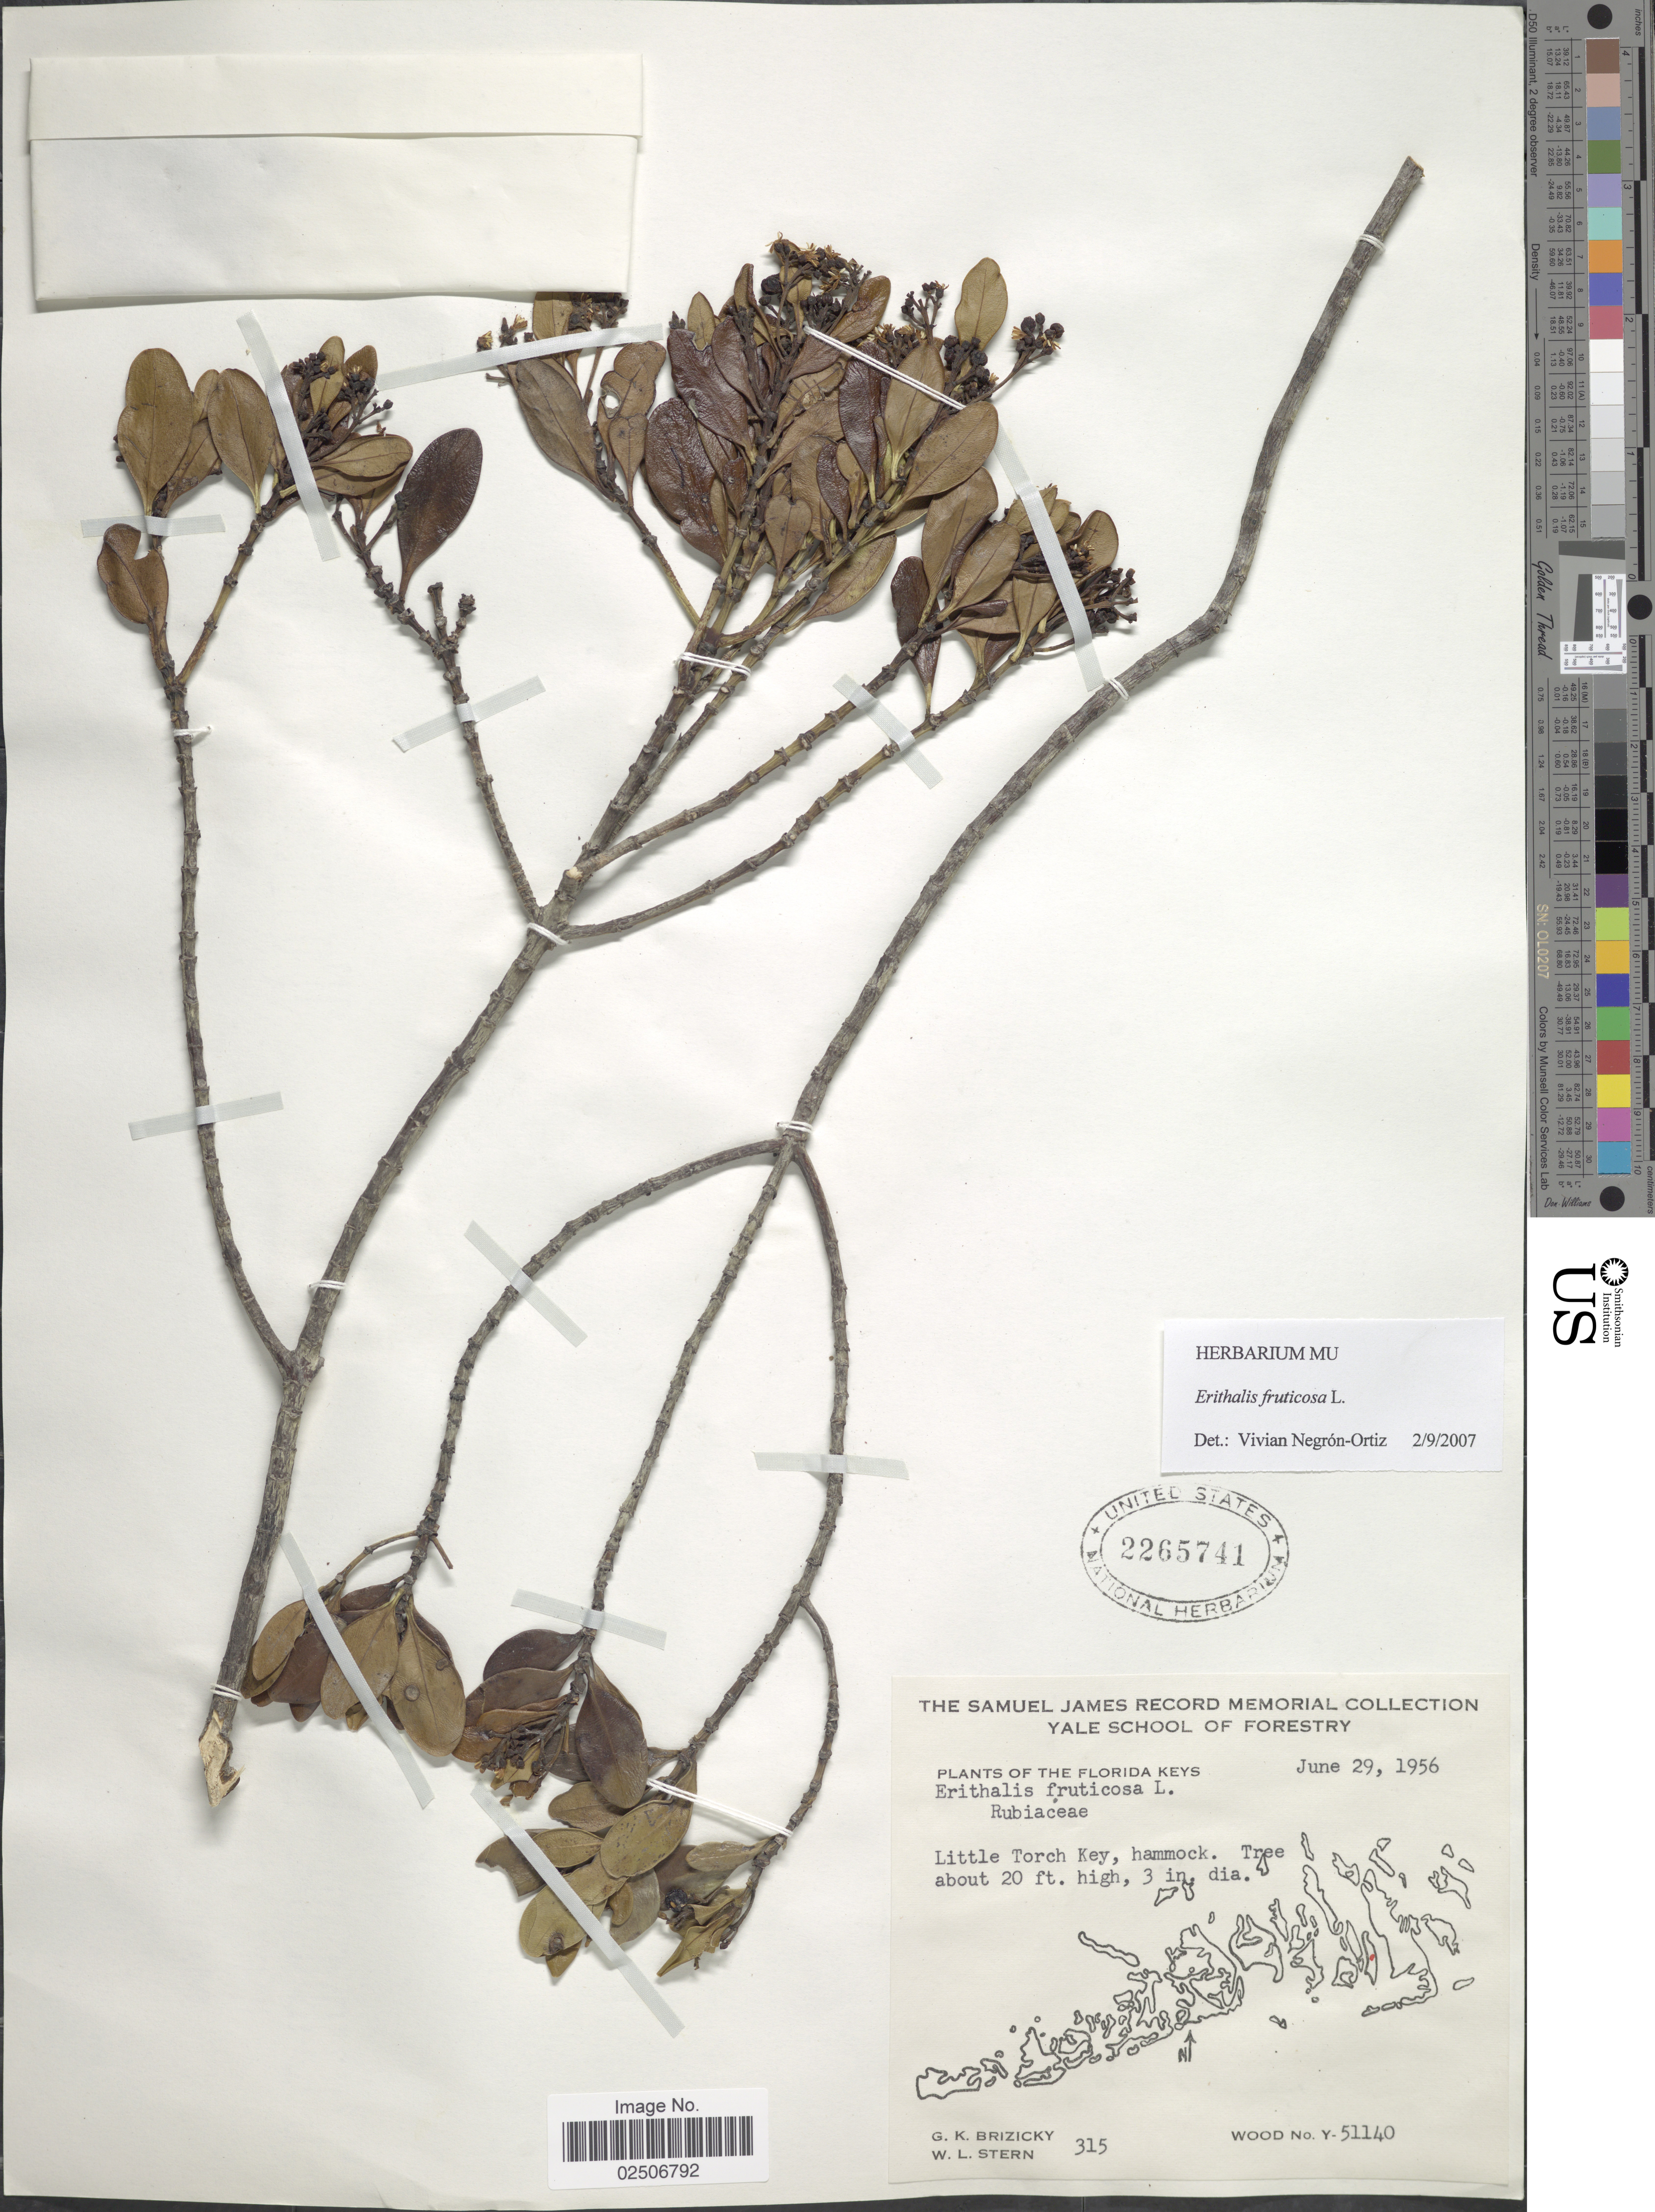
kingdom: Plantae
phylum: Tracheophyta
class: Magnoliopsida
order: Gentianales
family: Rubiaceae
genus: Erithalis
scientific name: Erithalis fruticosa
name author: L.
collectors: G. K. Brizicky & W. L. Stern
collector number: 315/Y-51140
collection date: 1956-06-29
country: United States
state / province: Florida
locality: Florida Keys, Little Torch Key, hammock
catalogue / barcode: US 2265741